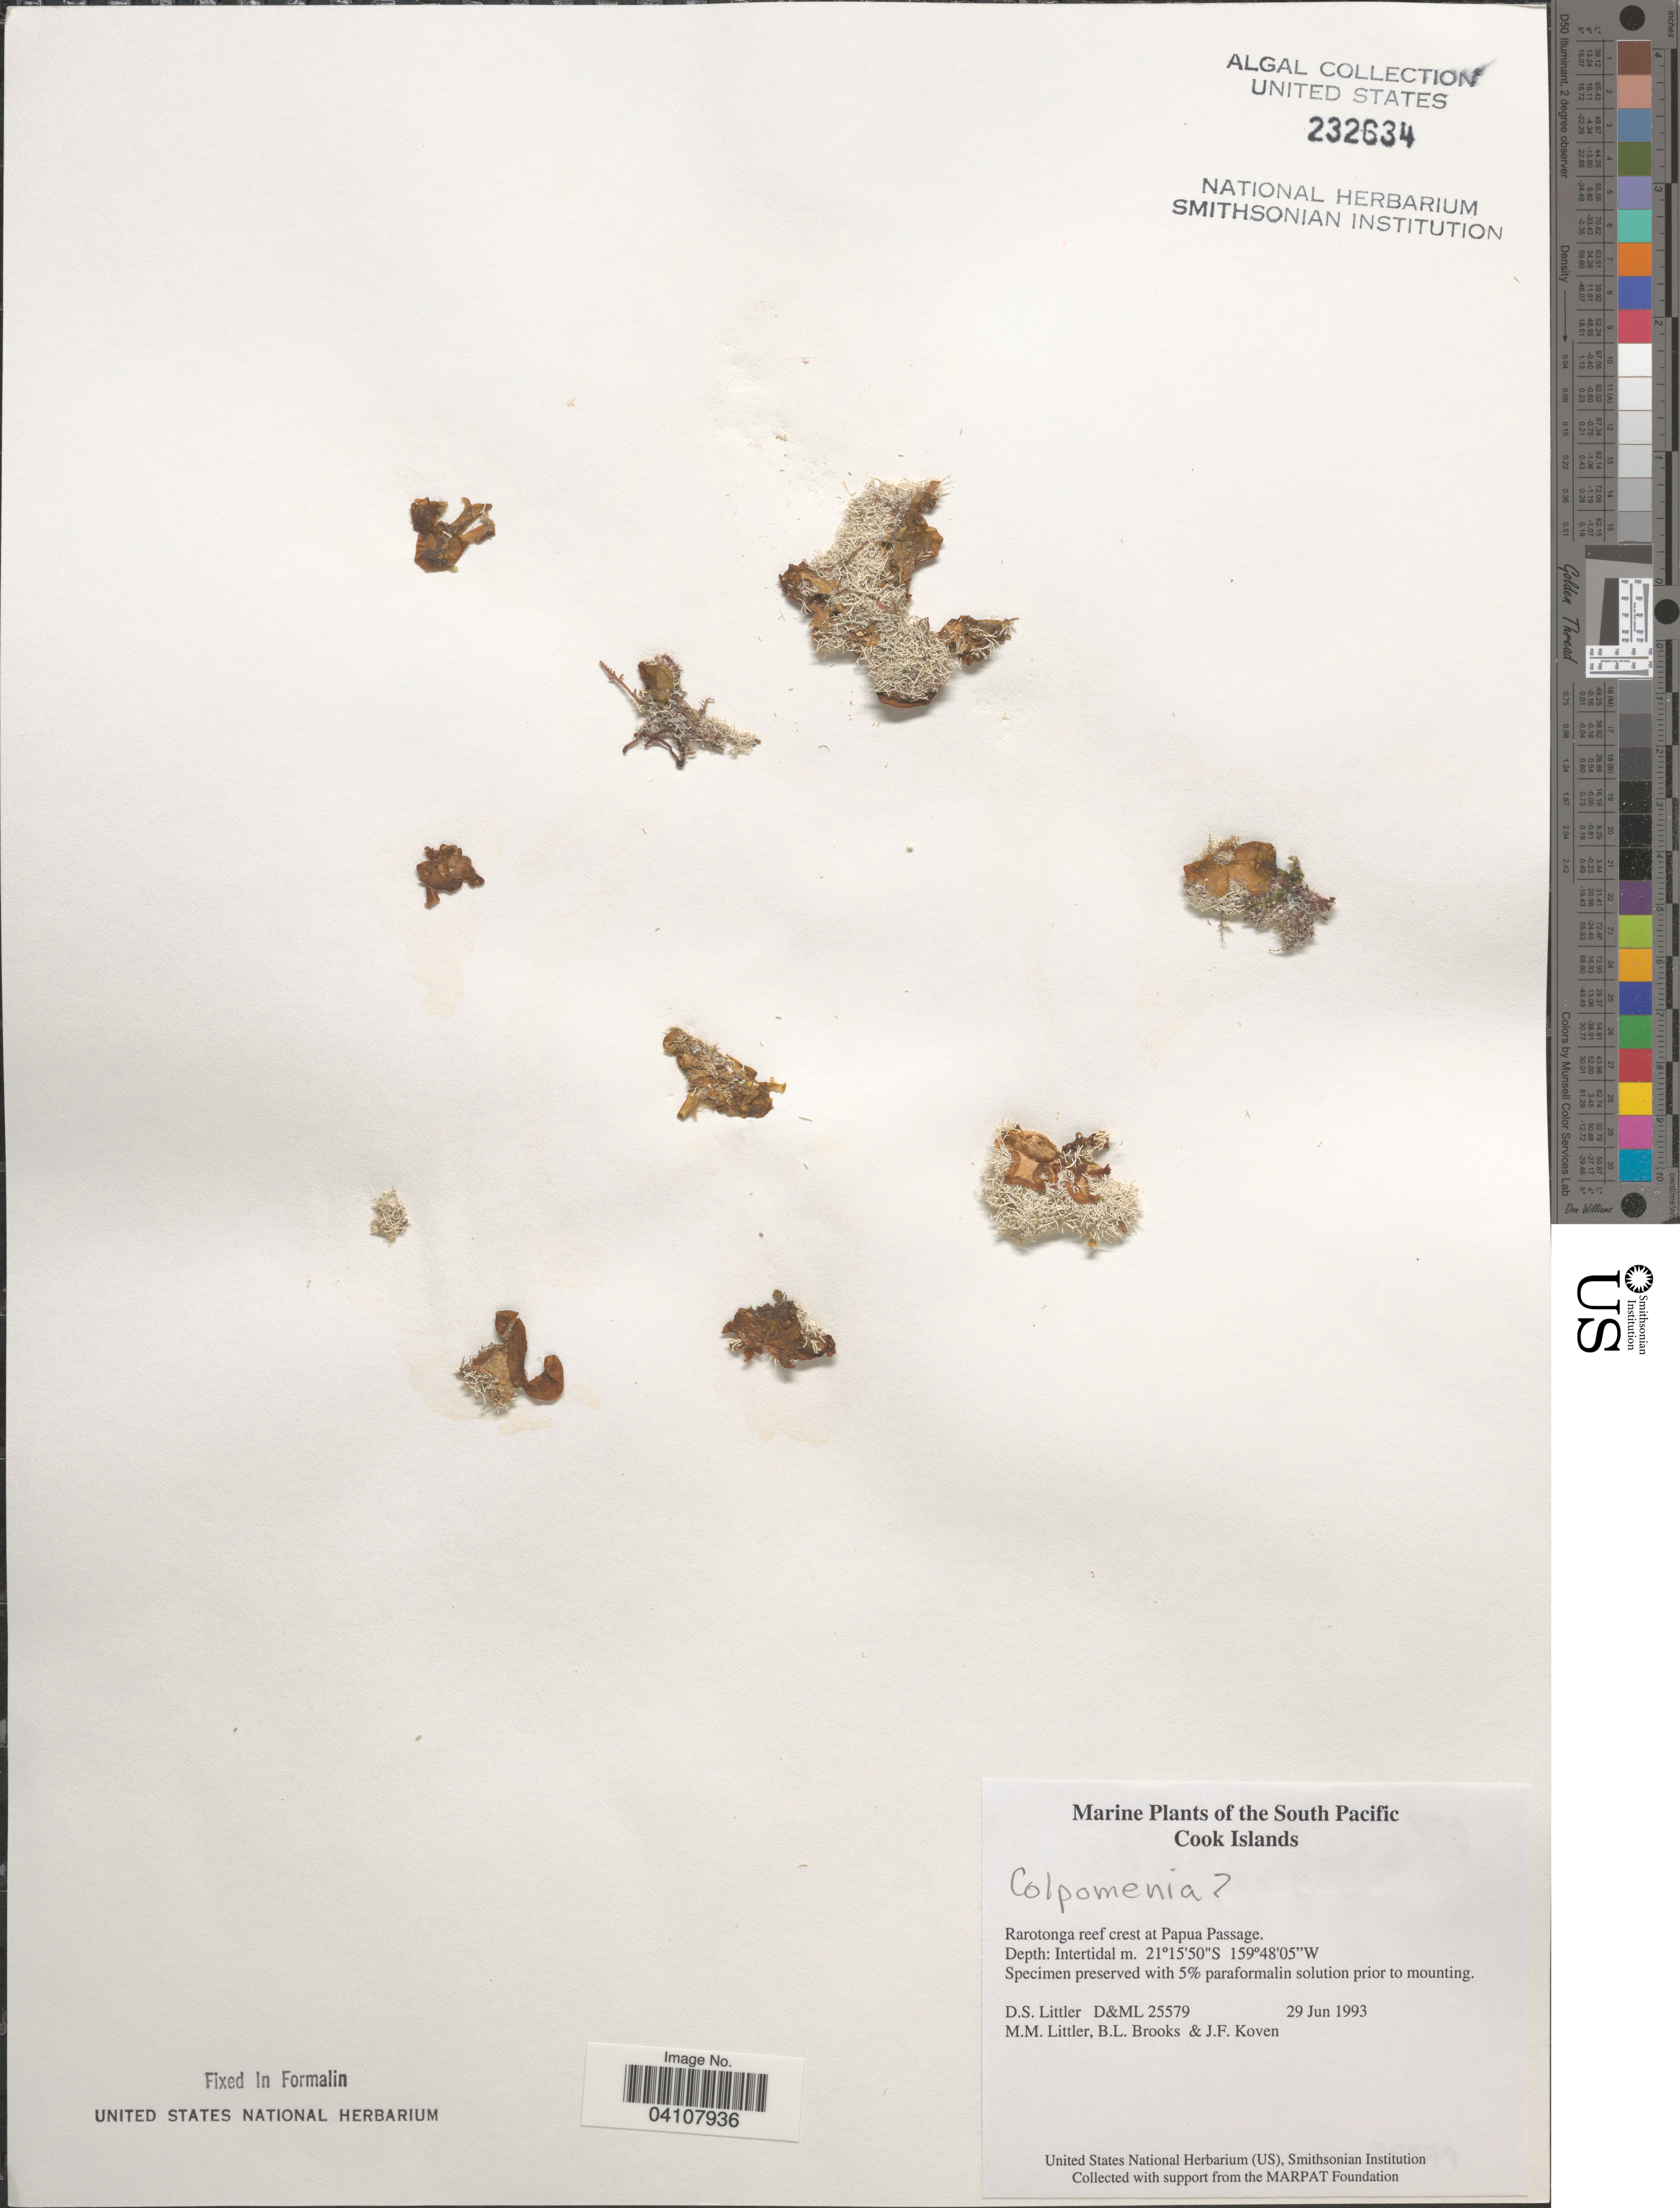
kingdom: Chromista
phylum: Ochrophyta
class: Phaeophyceae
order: Scytosiphonales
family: Scytosiphonaceae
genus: Colpomenia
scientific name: Colpomenia sp.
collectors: D. S. Littler, B. Brooks & J. Koven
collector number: D&ML25579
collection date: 1993-06-29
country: Cook Islands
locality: The South Pacific. Rarotonga reef crest at Papua Passage.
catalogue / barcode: US 232634